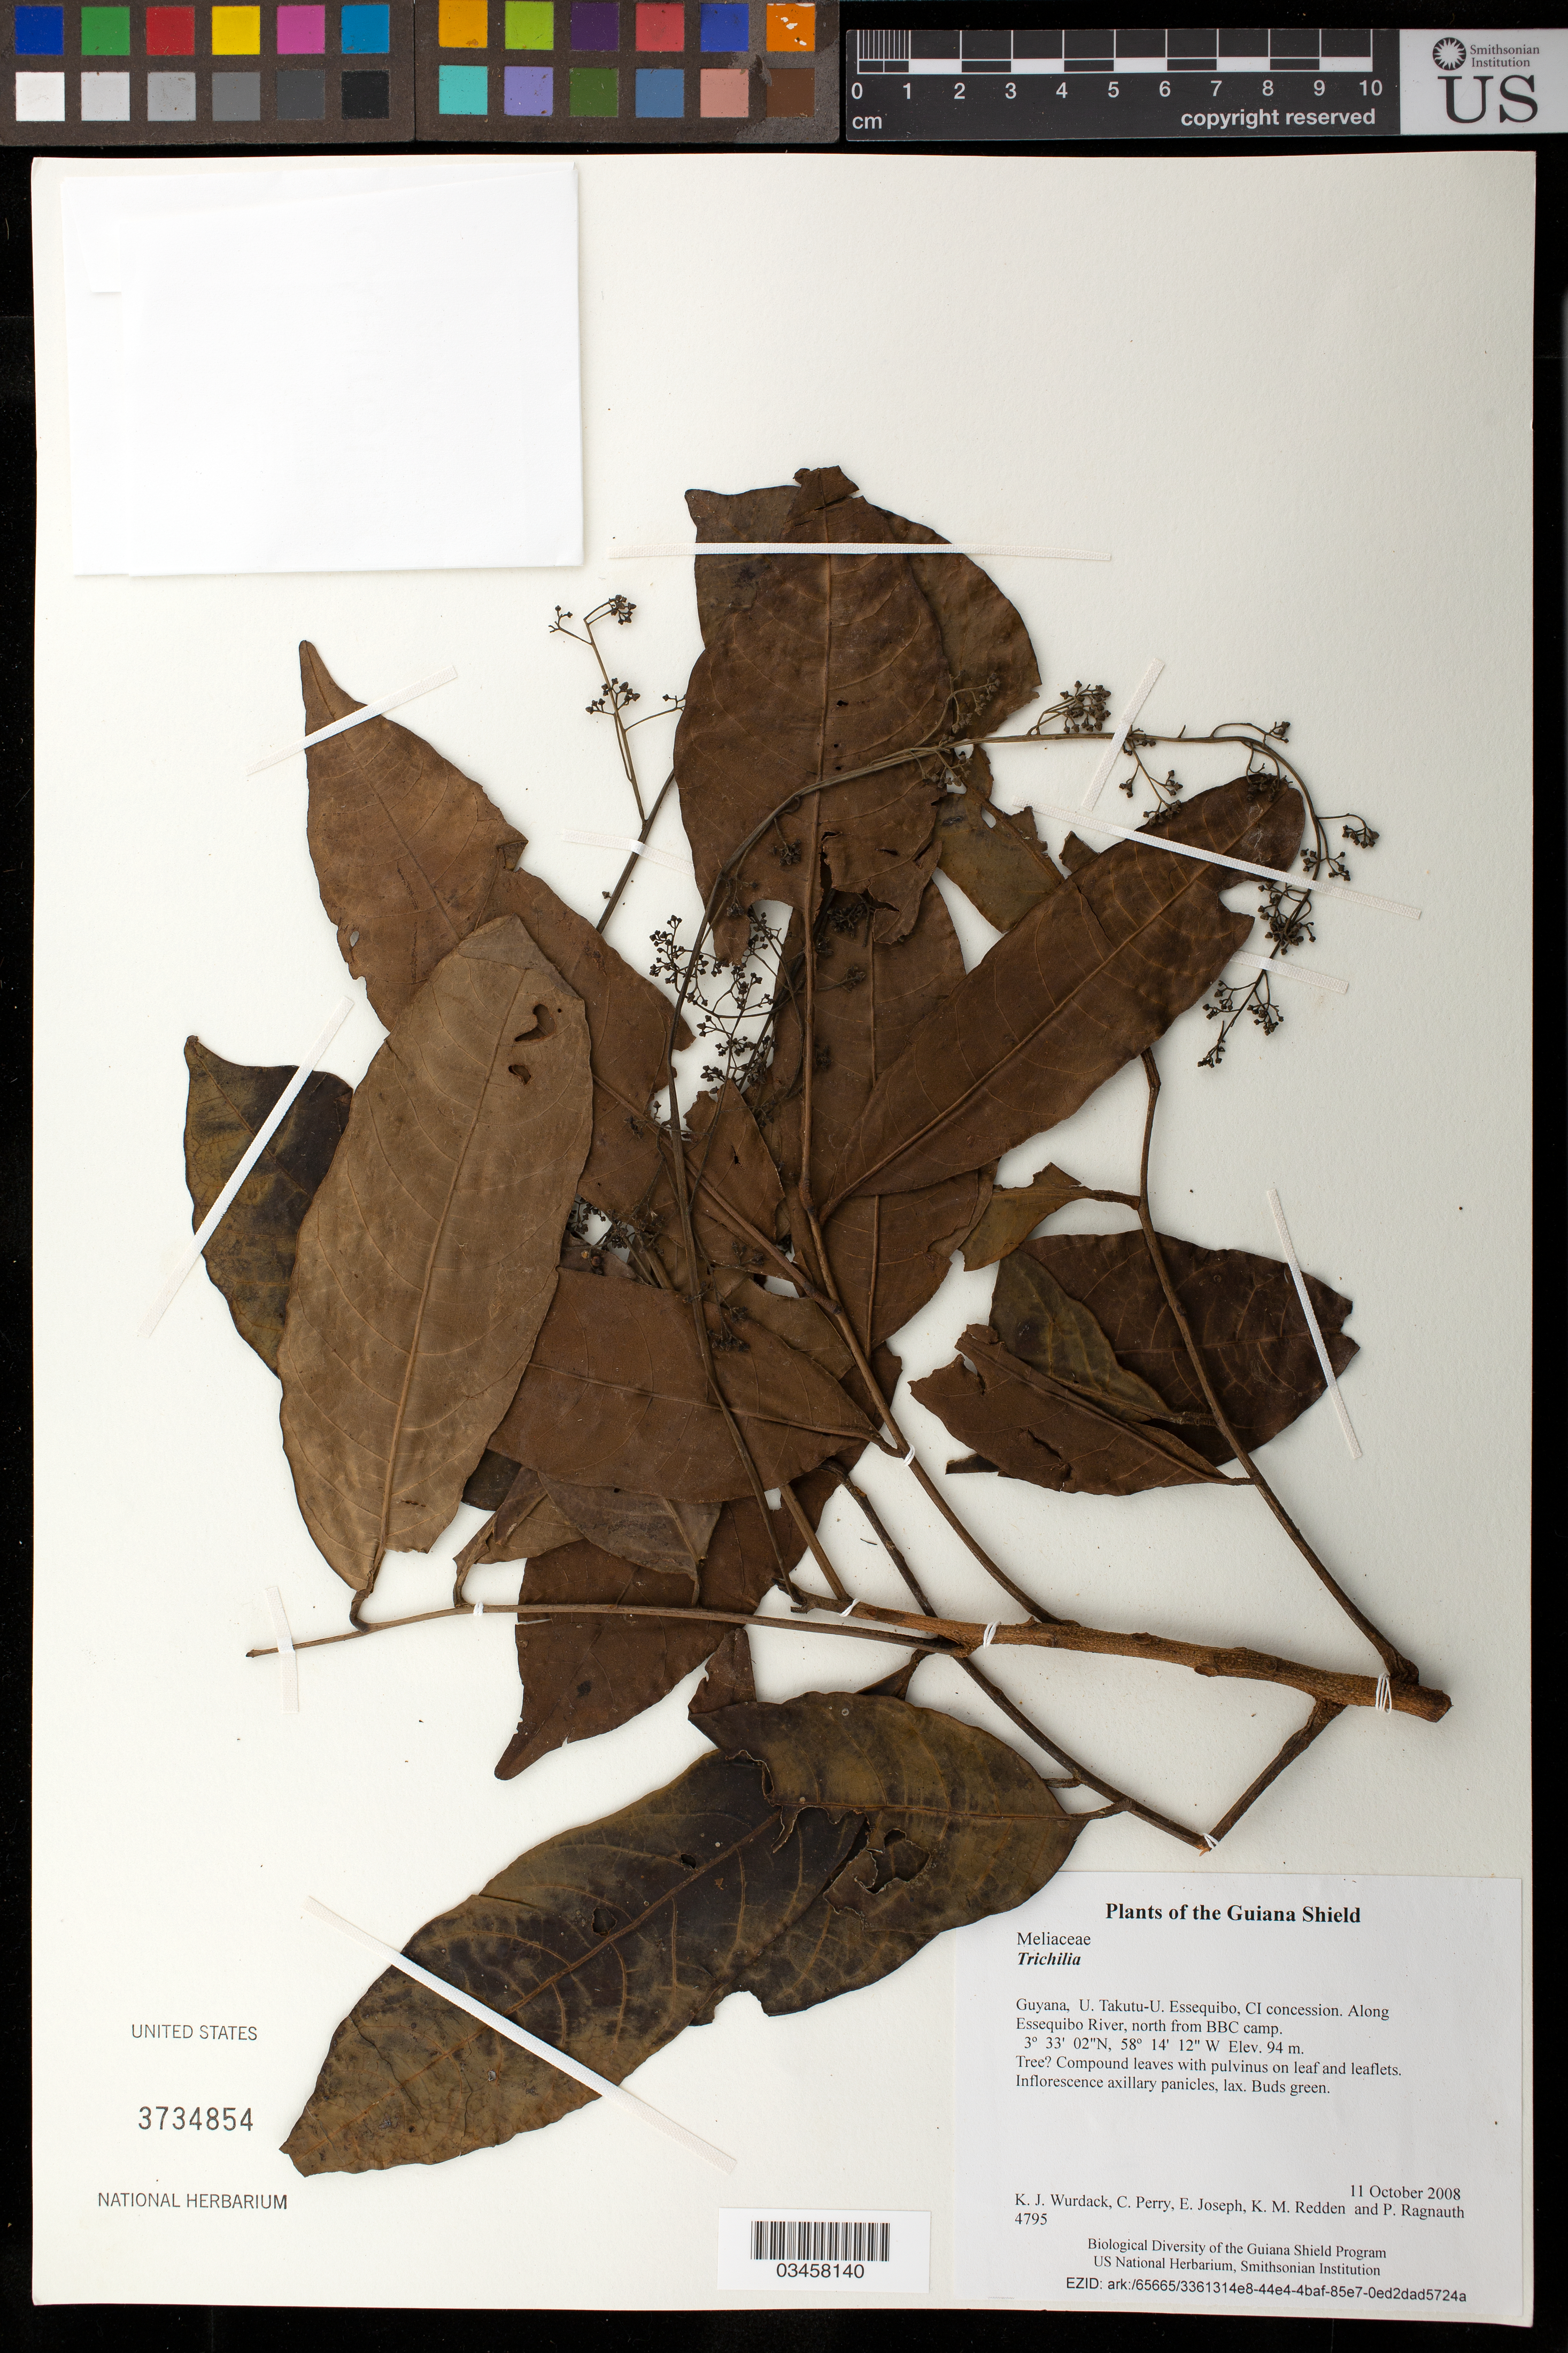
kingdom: Plantae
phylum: Tracheophyta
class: Magnoliopsida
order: Sapindales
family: Meliaceae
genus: Trichilia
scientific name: Trichilia sp.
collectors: K. Wurdack, C. Perry, E. Joseph, K. M. Redden & P. Ragnauth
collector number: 4795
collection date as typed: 11 October 2008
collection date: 2008-10-11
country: Guyana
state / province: U. Takutu-U. Essequibo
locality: CI concession. Along Essequibo River, north from BBC camp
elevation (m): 94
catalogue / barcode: US 3734854